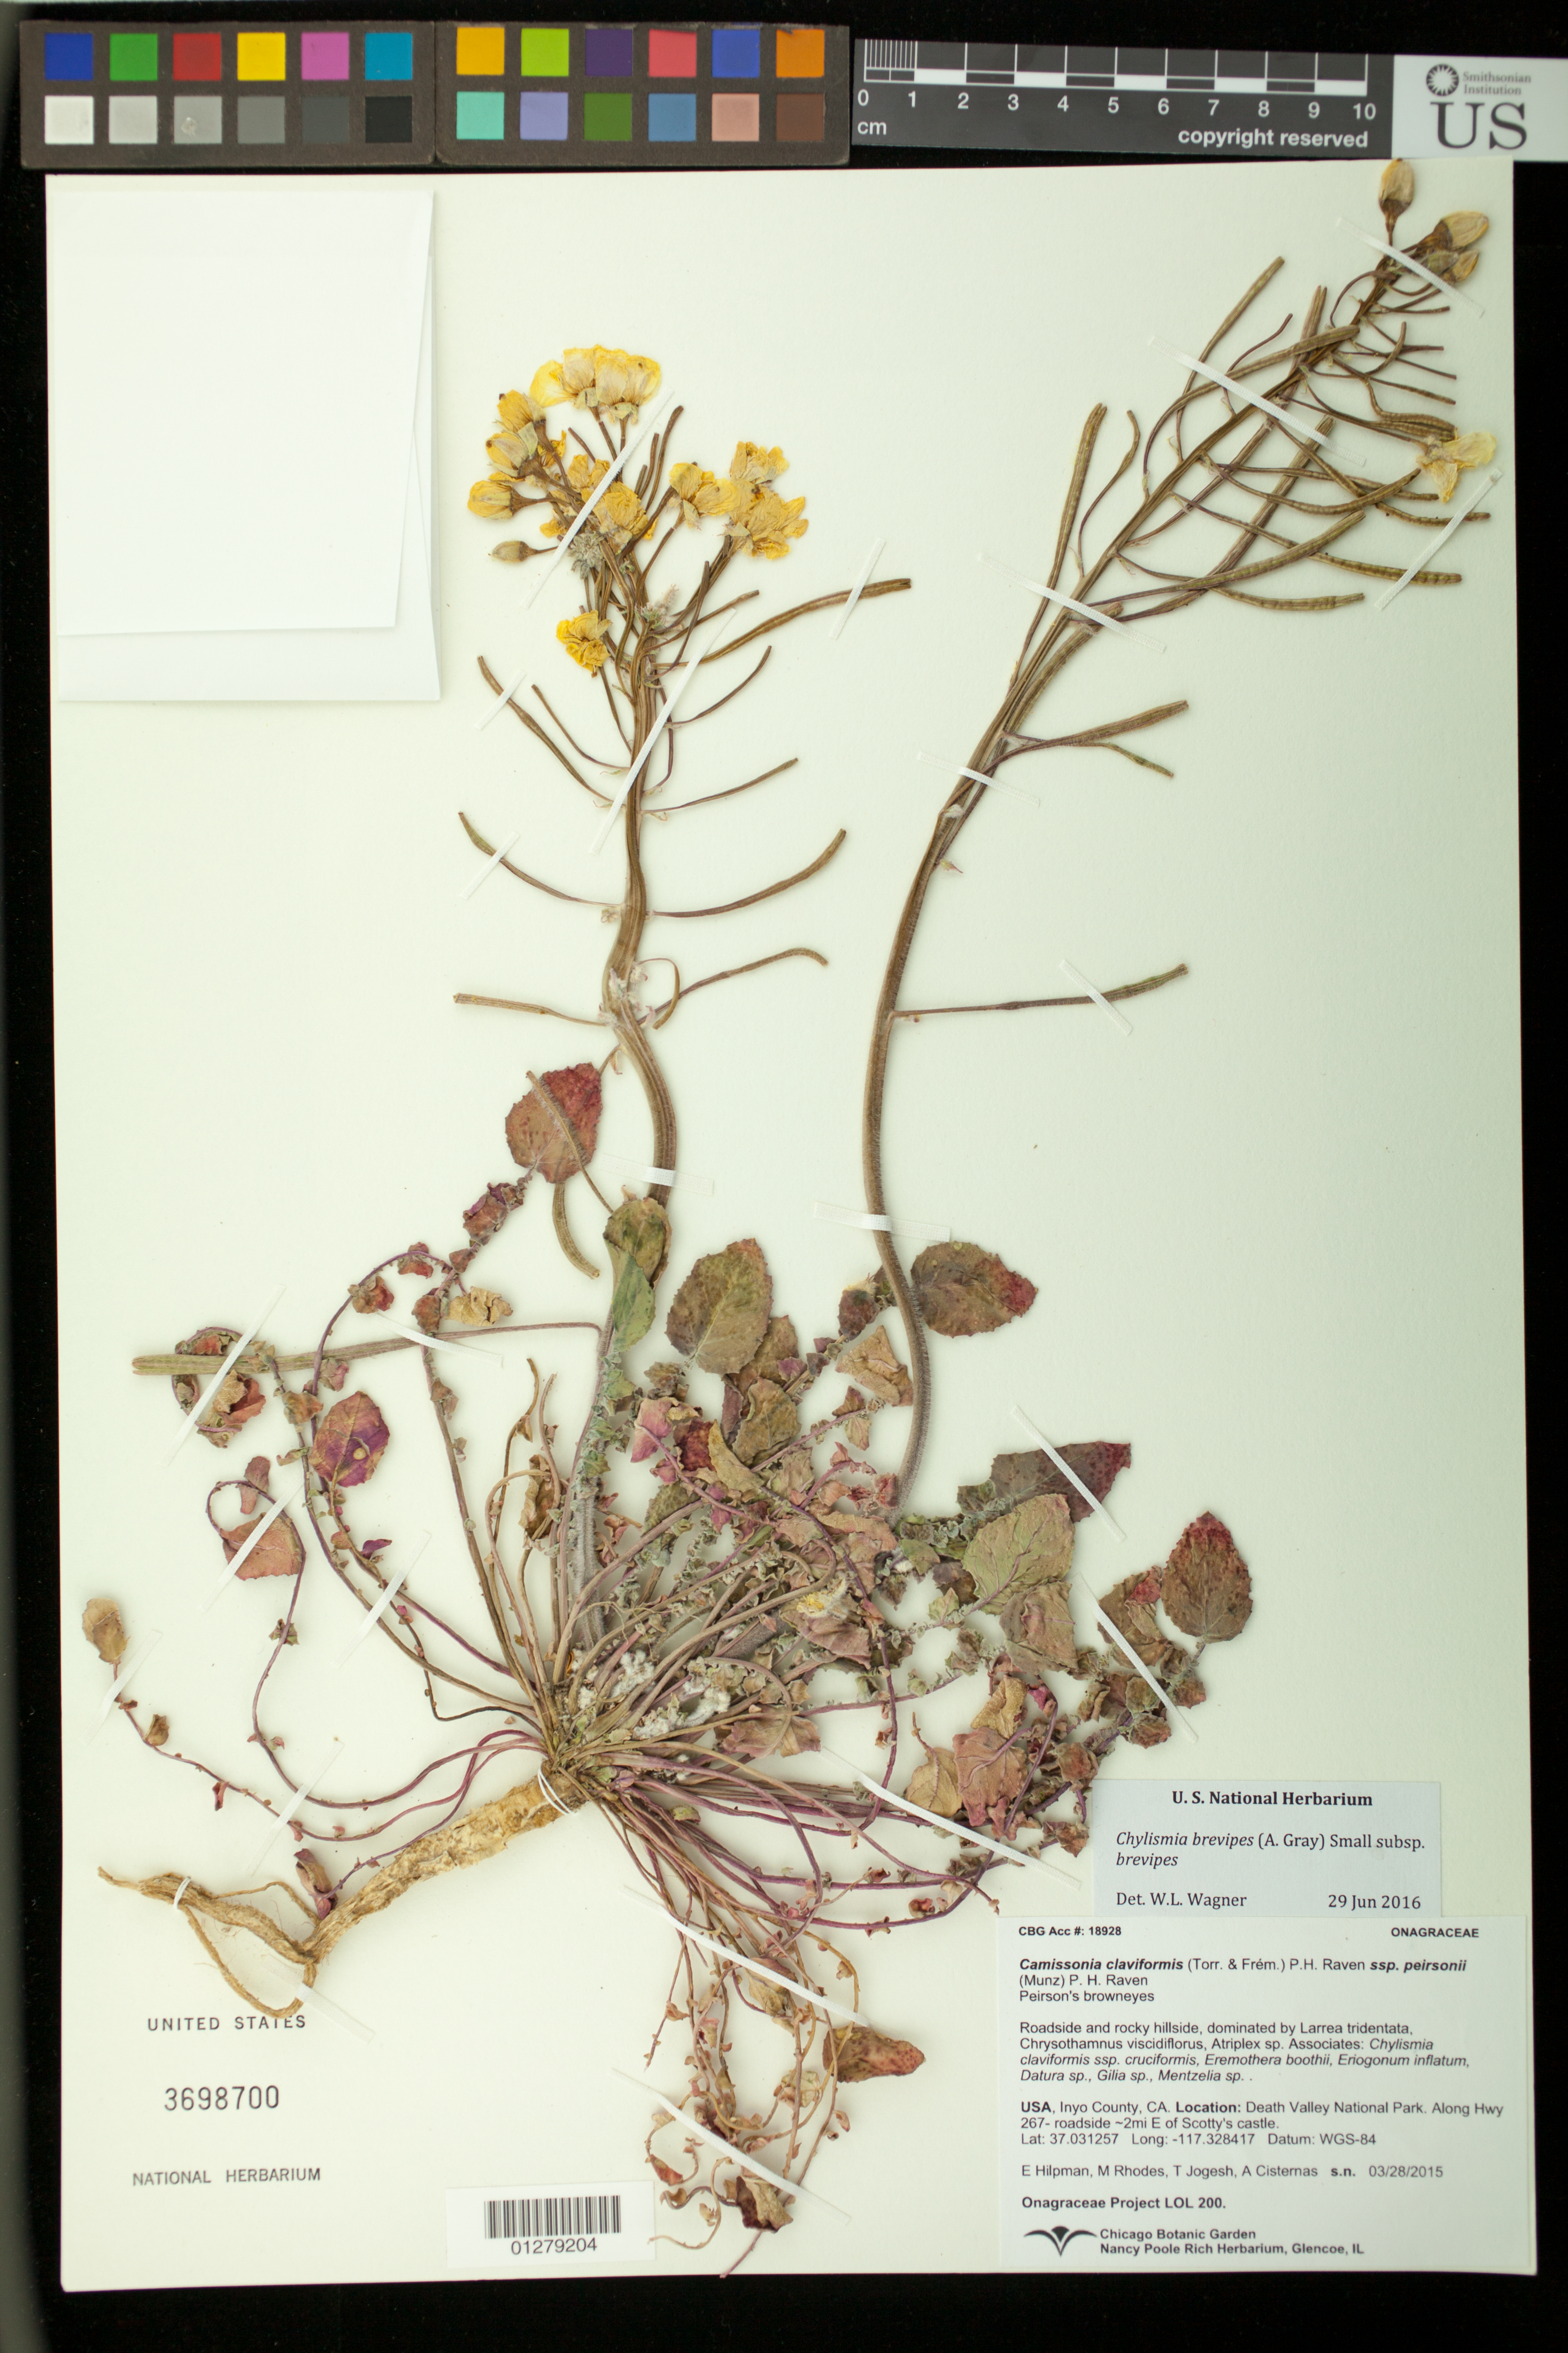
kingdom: Plantae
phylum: Tracheophyta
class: Magnoliopsida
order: Myrtales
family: Onagraceae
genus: Chylismia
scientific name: Chylismia brevipes subsp. brevipes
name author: (A. Gray) Small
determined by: Wagner, W. L., (BOT), Smithsonian Institution - National Museum of Natural History (UNITED STATES)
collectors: E. Hilpman, A. Cisternas, M. Rhodes & T. Jojesh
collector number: LOL 200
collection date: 2015-03-28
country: United States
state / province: California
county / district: Inyo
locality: Along Hwy 267- roadside ~2mi E of Scotty's castle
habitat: Mojave Desert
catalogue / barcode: US 3698700